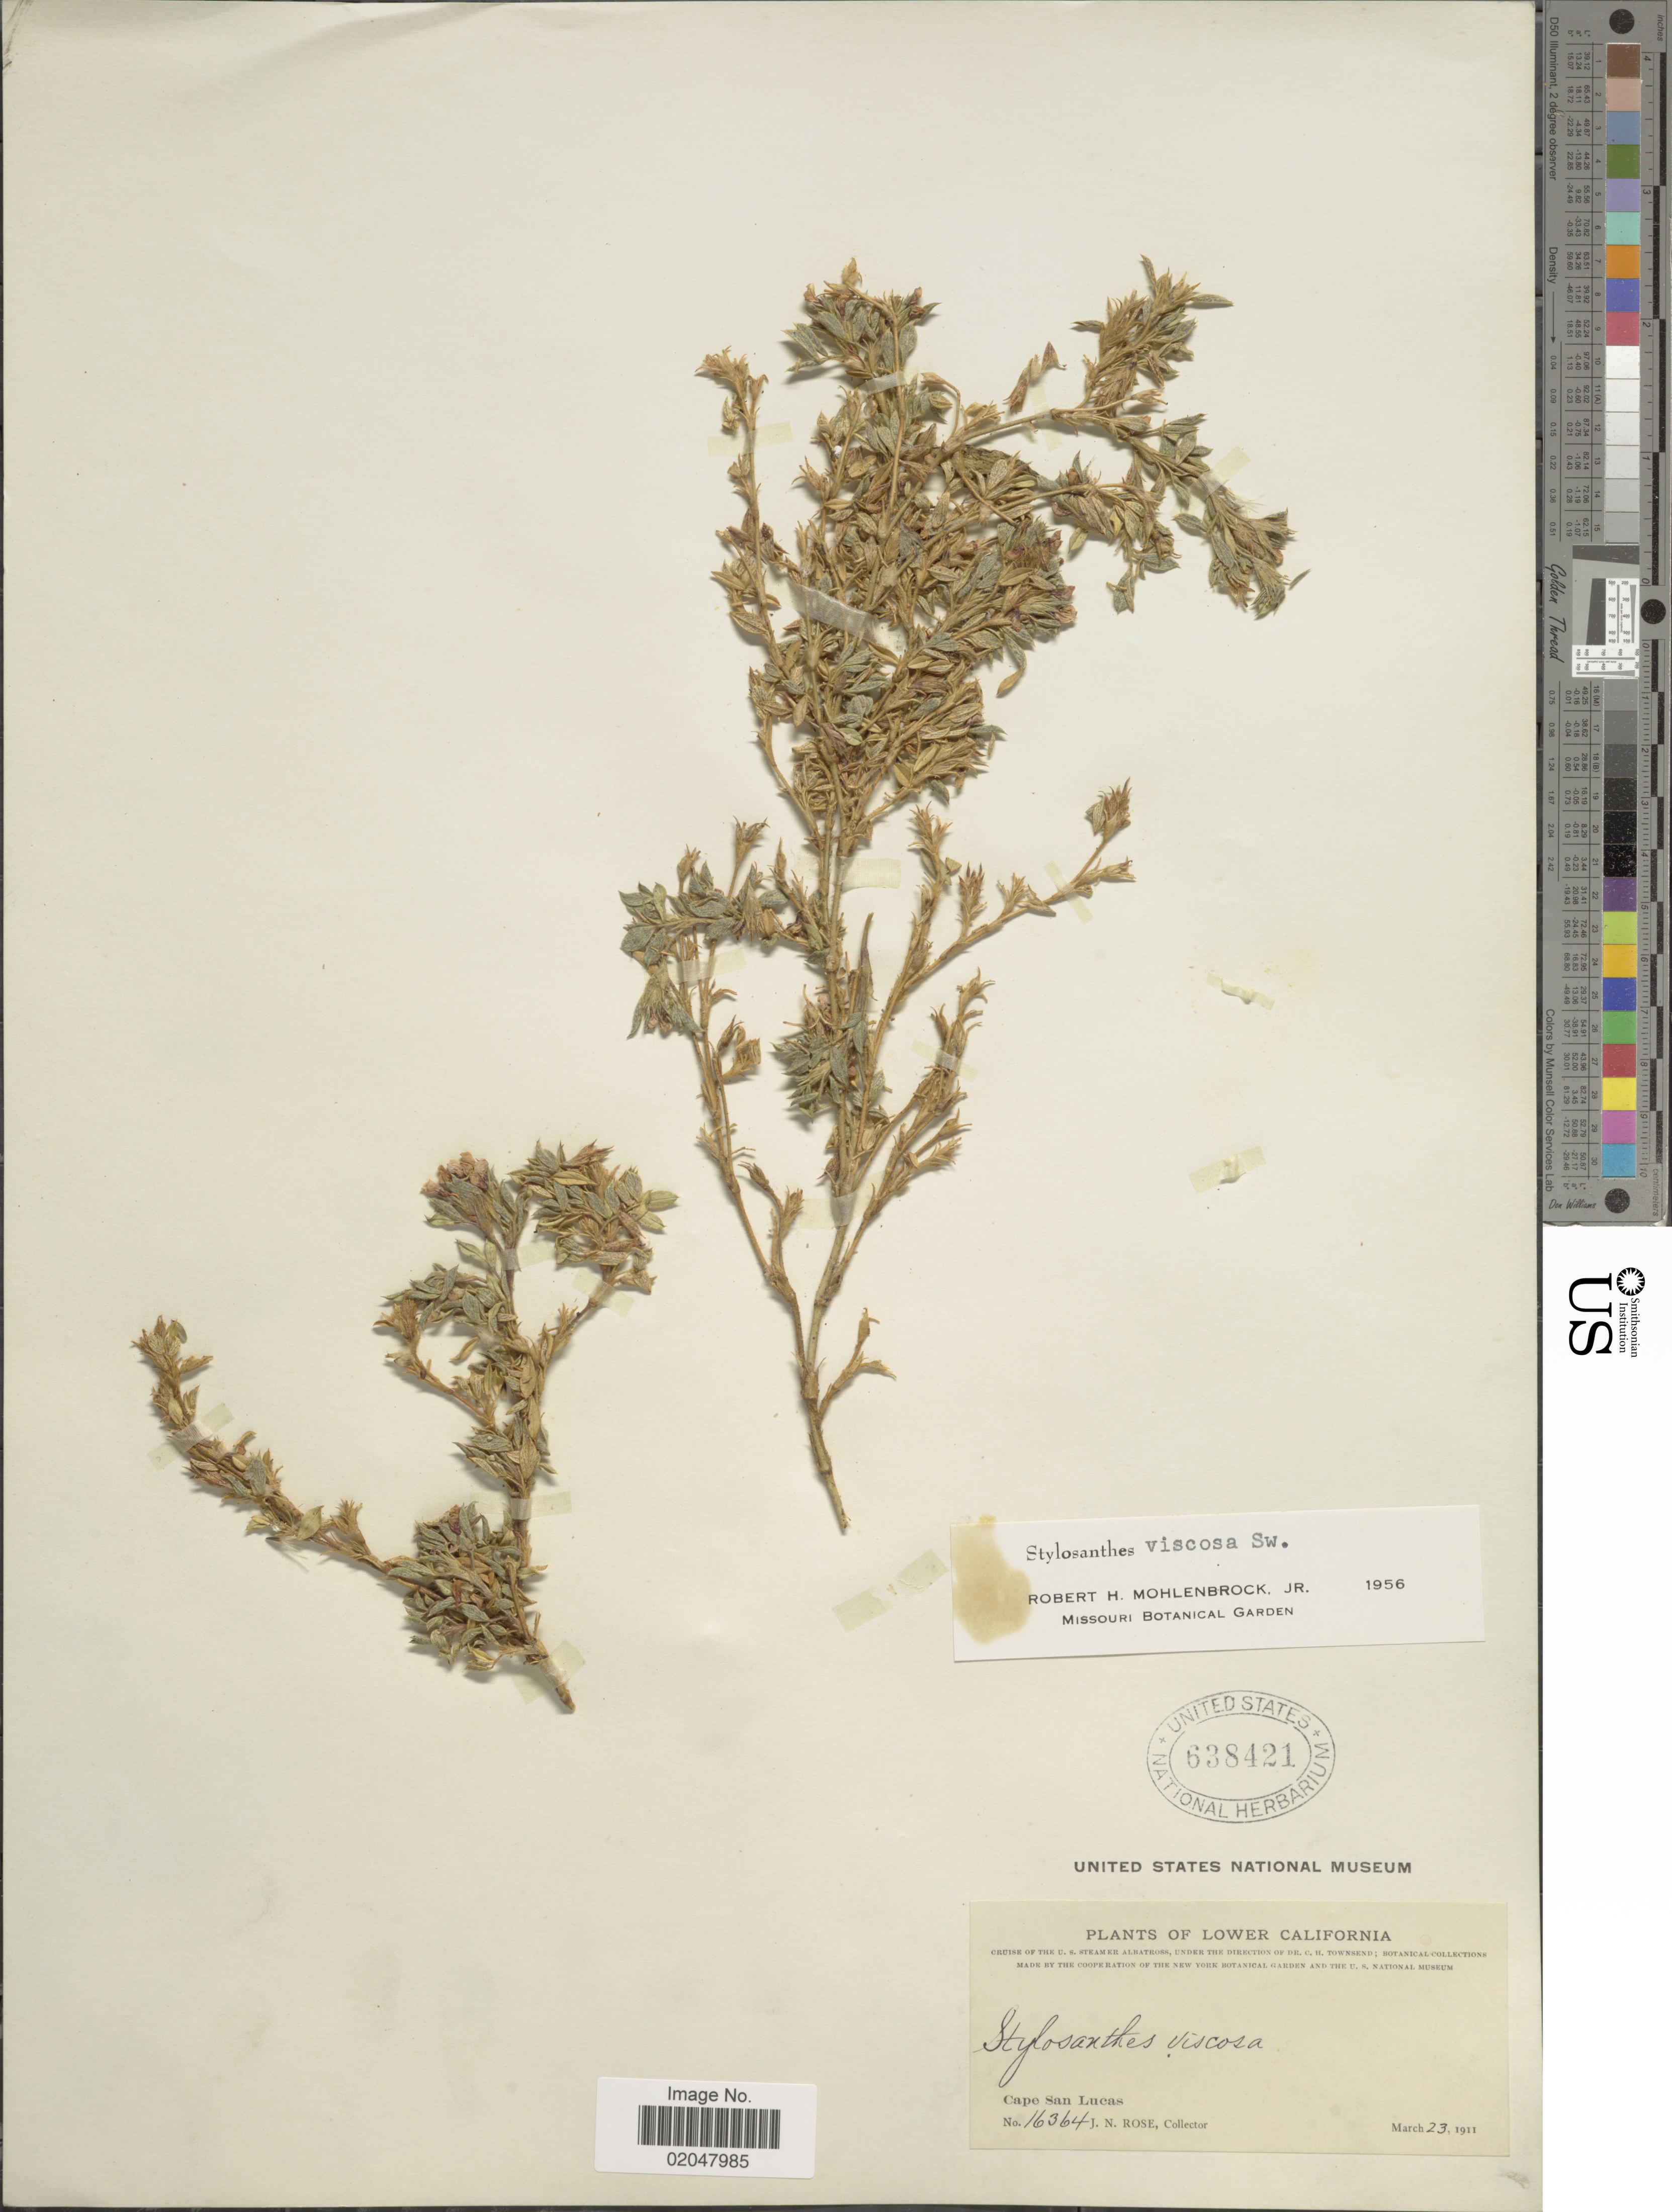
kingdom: Plantae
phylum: Tracheophyta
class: Magnoliopsida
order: Fabales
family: Fabaceae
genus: Stylosanthes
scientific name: Stylosanthes viscosa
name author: Sw.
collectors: J. N. Rose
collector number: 16364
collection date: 1911-03-23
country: Mexico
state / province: Baja California Sur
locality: Lower California, Cape San Lucas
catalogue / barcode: US 638421